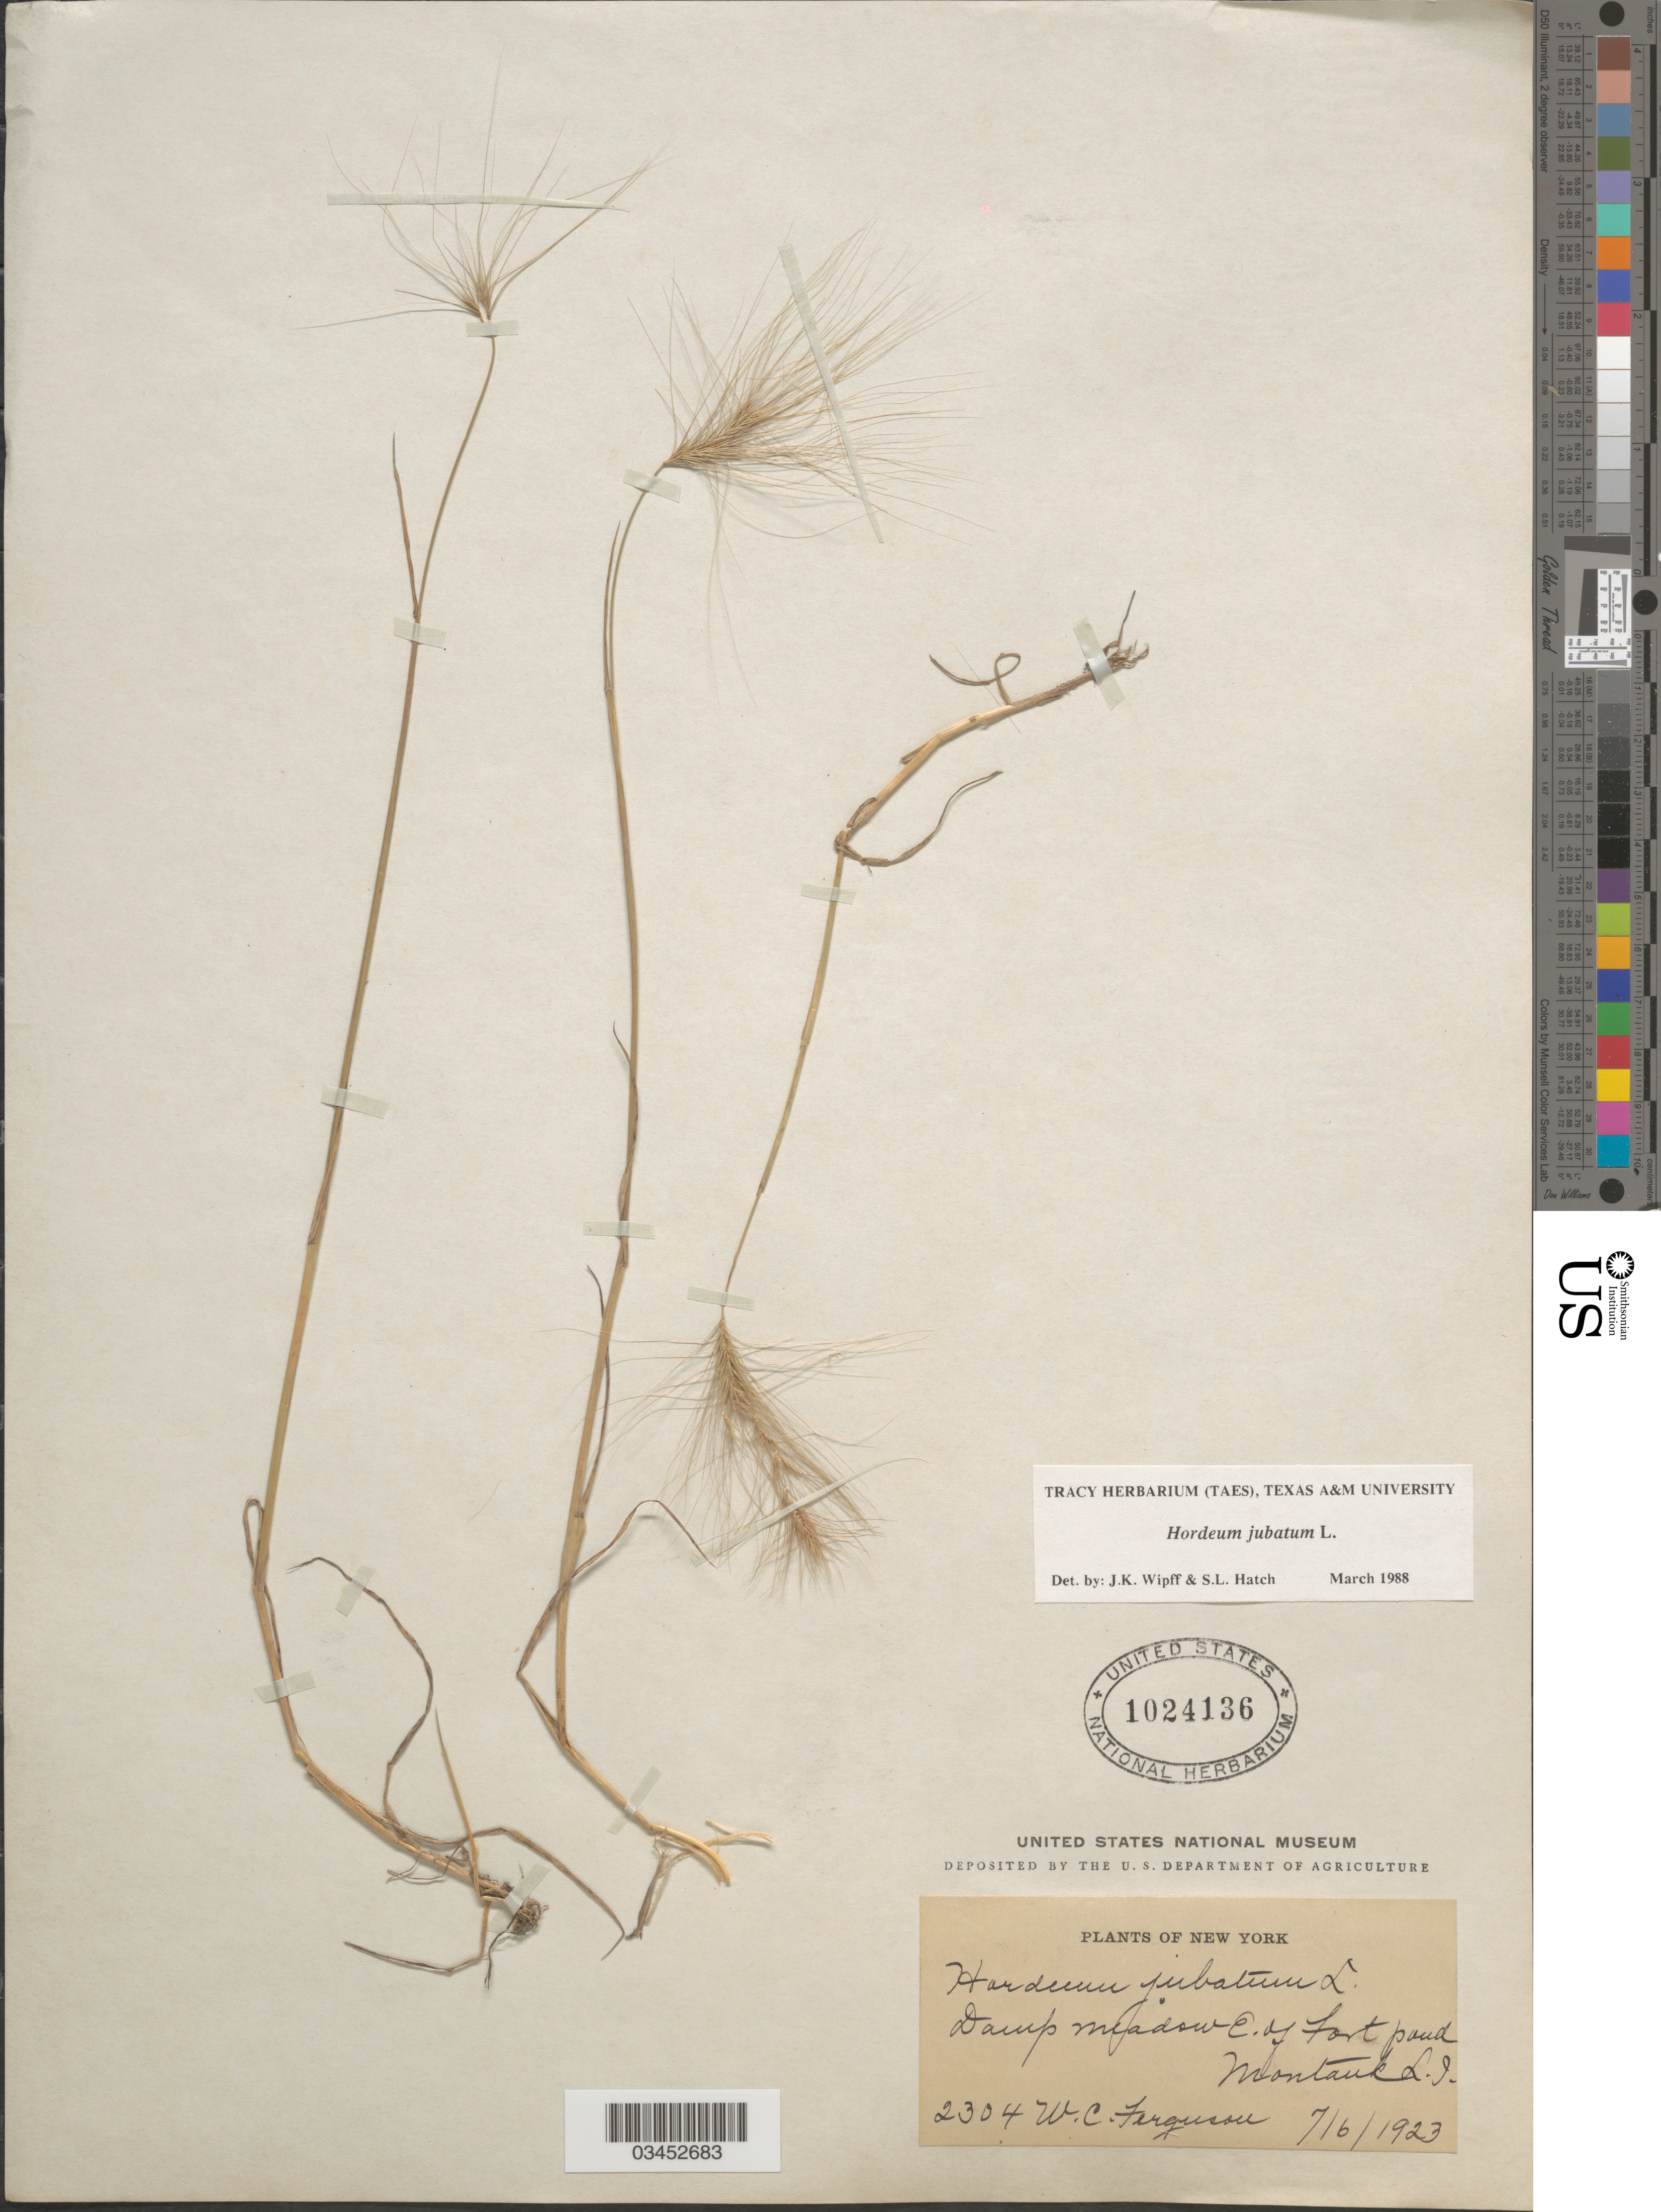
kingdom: Plantae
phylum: Tracheophyta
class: Liliopsida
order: Poales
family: Poaceae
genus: Hordeum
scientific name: Hordeum jubatum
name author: L.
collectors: W. Ferguson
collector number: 2304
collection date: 1923-07-06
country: United States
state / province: New York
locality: Damp meadow E. of Fort pond Montauk L. I.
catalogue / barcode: US 1024136